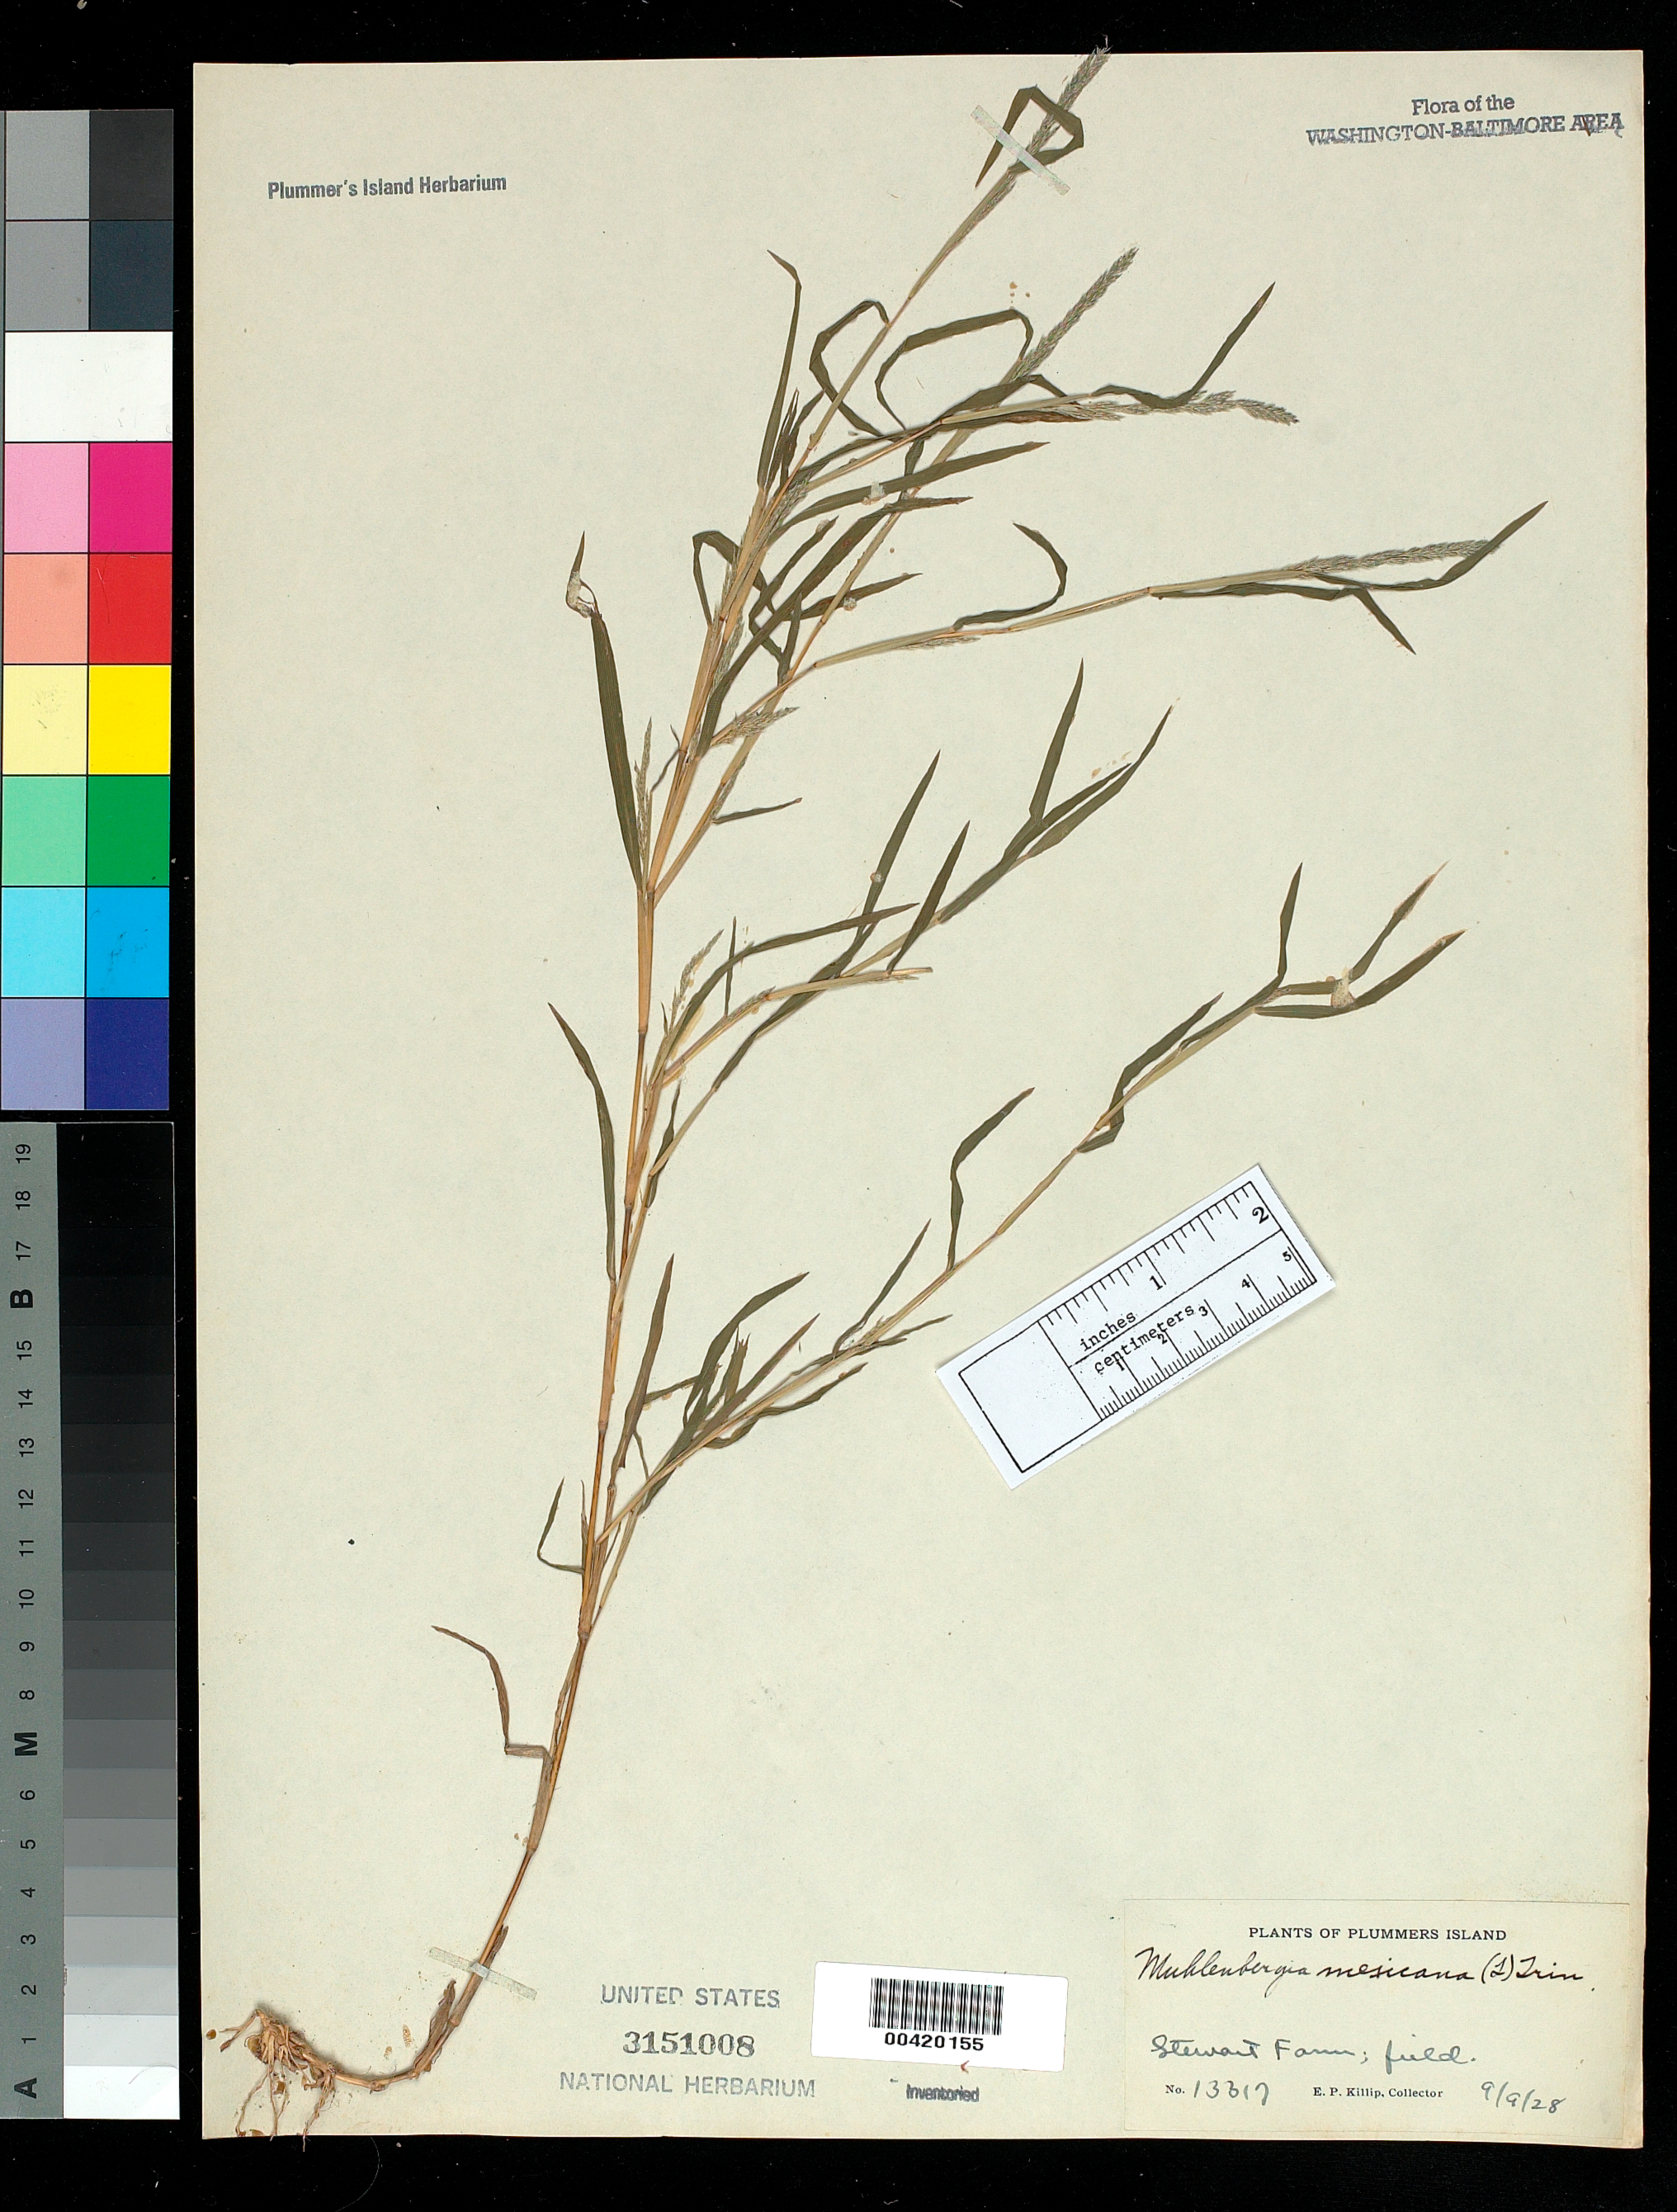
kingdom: Plantae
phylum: Tracheophyta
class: Liliopsida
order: Poales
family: Poaceae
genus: Muhlenbergia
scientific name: Muhlenbergia frondosa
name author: (Poir.) Fernald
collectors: E. P. Killip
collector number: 13317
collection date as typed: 09 Sep 1928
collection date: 1928-09-09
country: United States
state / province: Maryland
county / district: Montgomery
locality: Plummer's Island; mainland, Stewart Farm C. & O. Canal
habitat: Field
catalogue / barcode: US 3151008